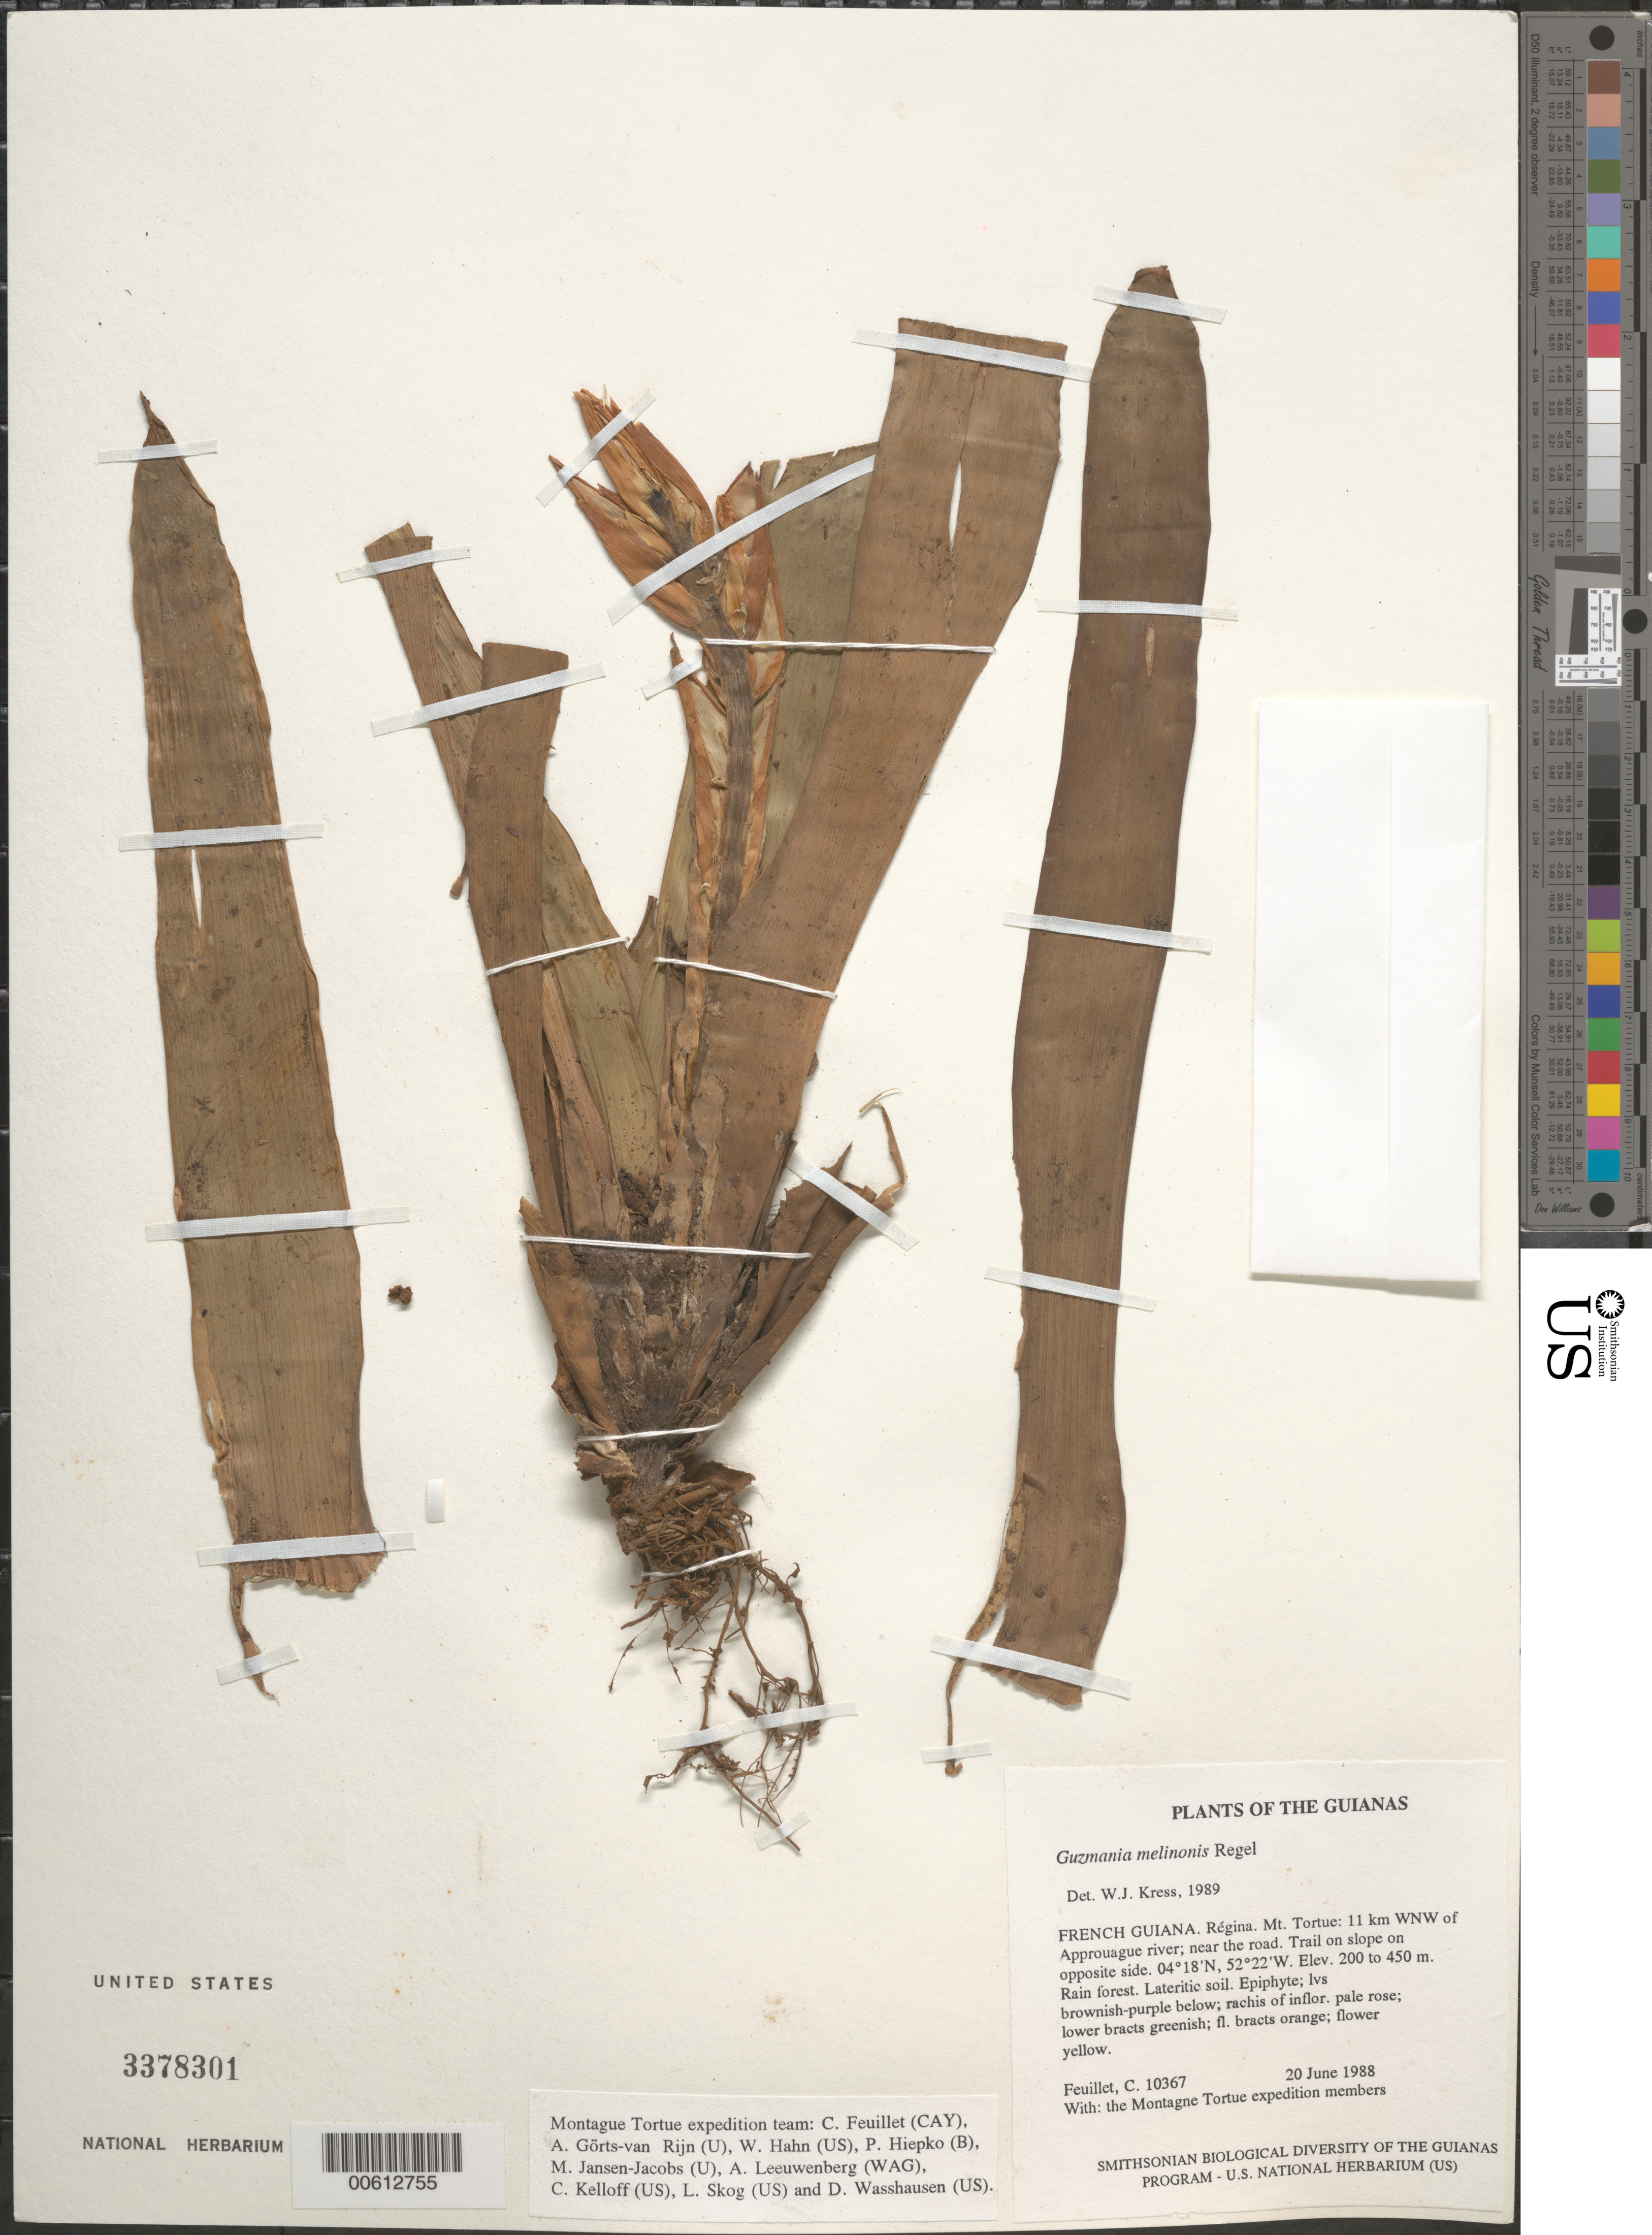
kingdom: Plantae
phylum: Tracheophyta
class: Liliopsida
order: Poales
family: Bromeliaceae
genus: Guzmania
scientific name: Guzmania melinonis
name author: Regel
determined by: Kress, W. J., (US), Smithsonian Institution - National Museum of Natural History (UNITED STATES)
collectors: C. Feuillet & Montagne Torte Exped. members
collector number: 10367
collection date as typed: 20 June 1988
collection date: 1988-06-20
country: French Guiana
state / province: Cayenne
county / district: Regina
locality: Mt. Tortue: 11 km WNW of Approuague river; near the road. Trail on slope on opposite side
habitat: Rain forest. Lateritic soil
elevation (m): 200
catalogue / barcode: US 3378301